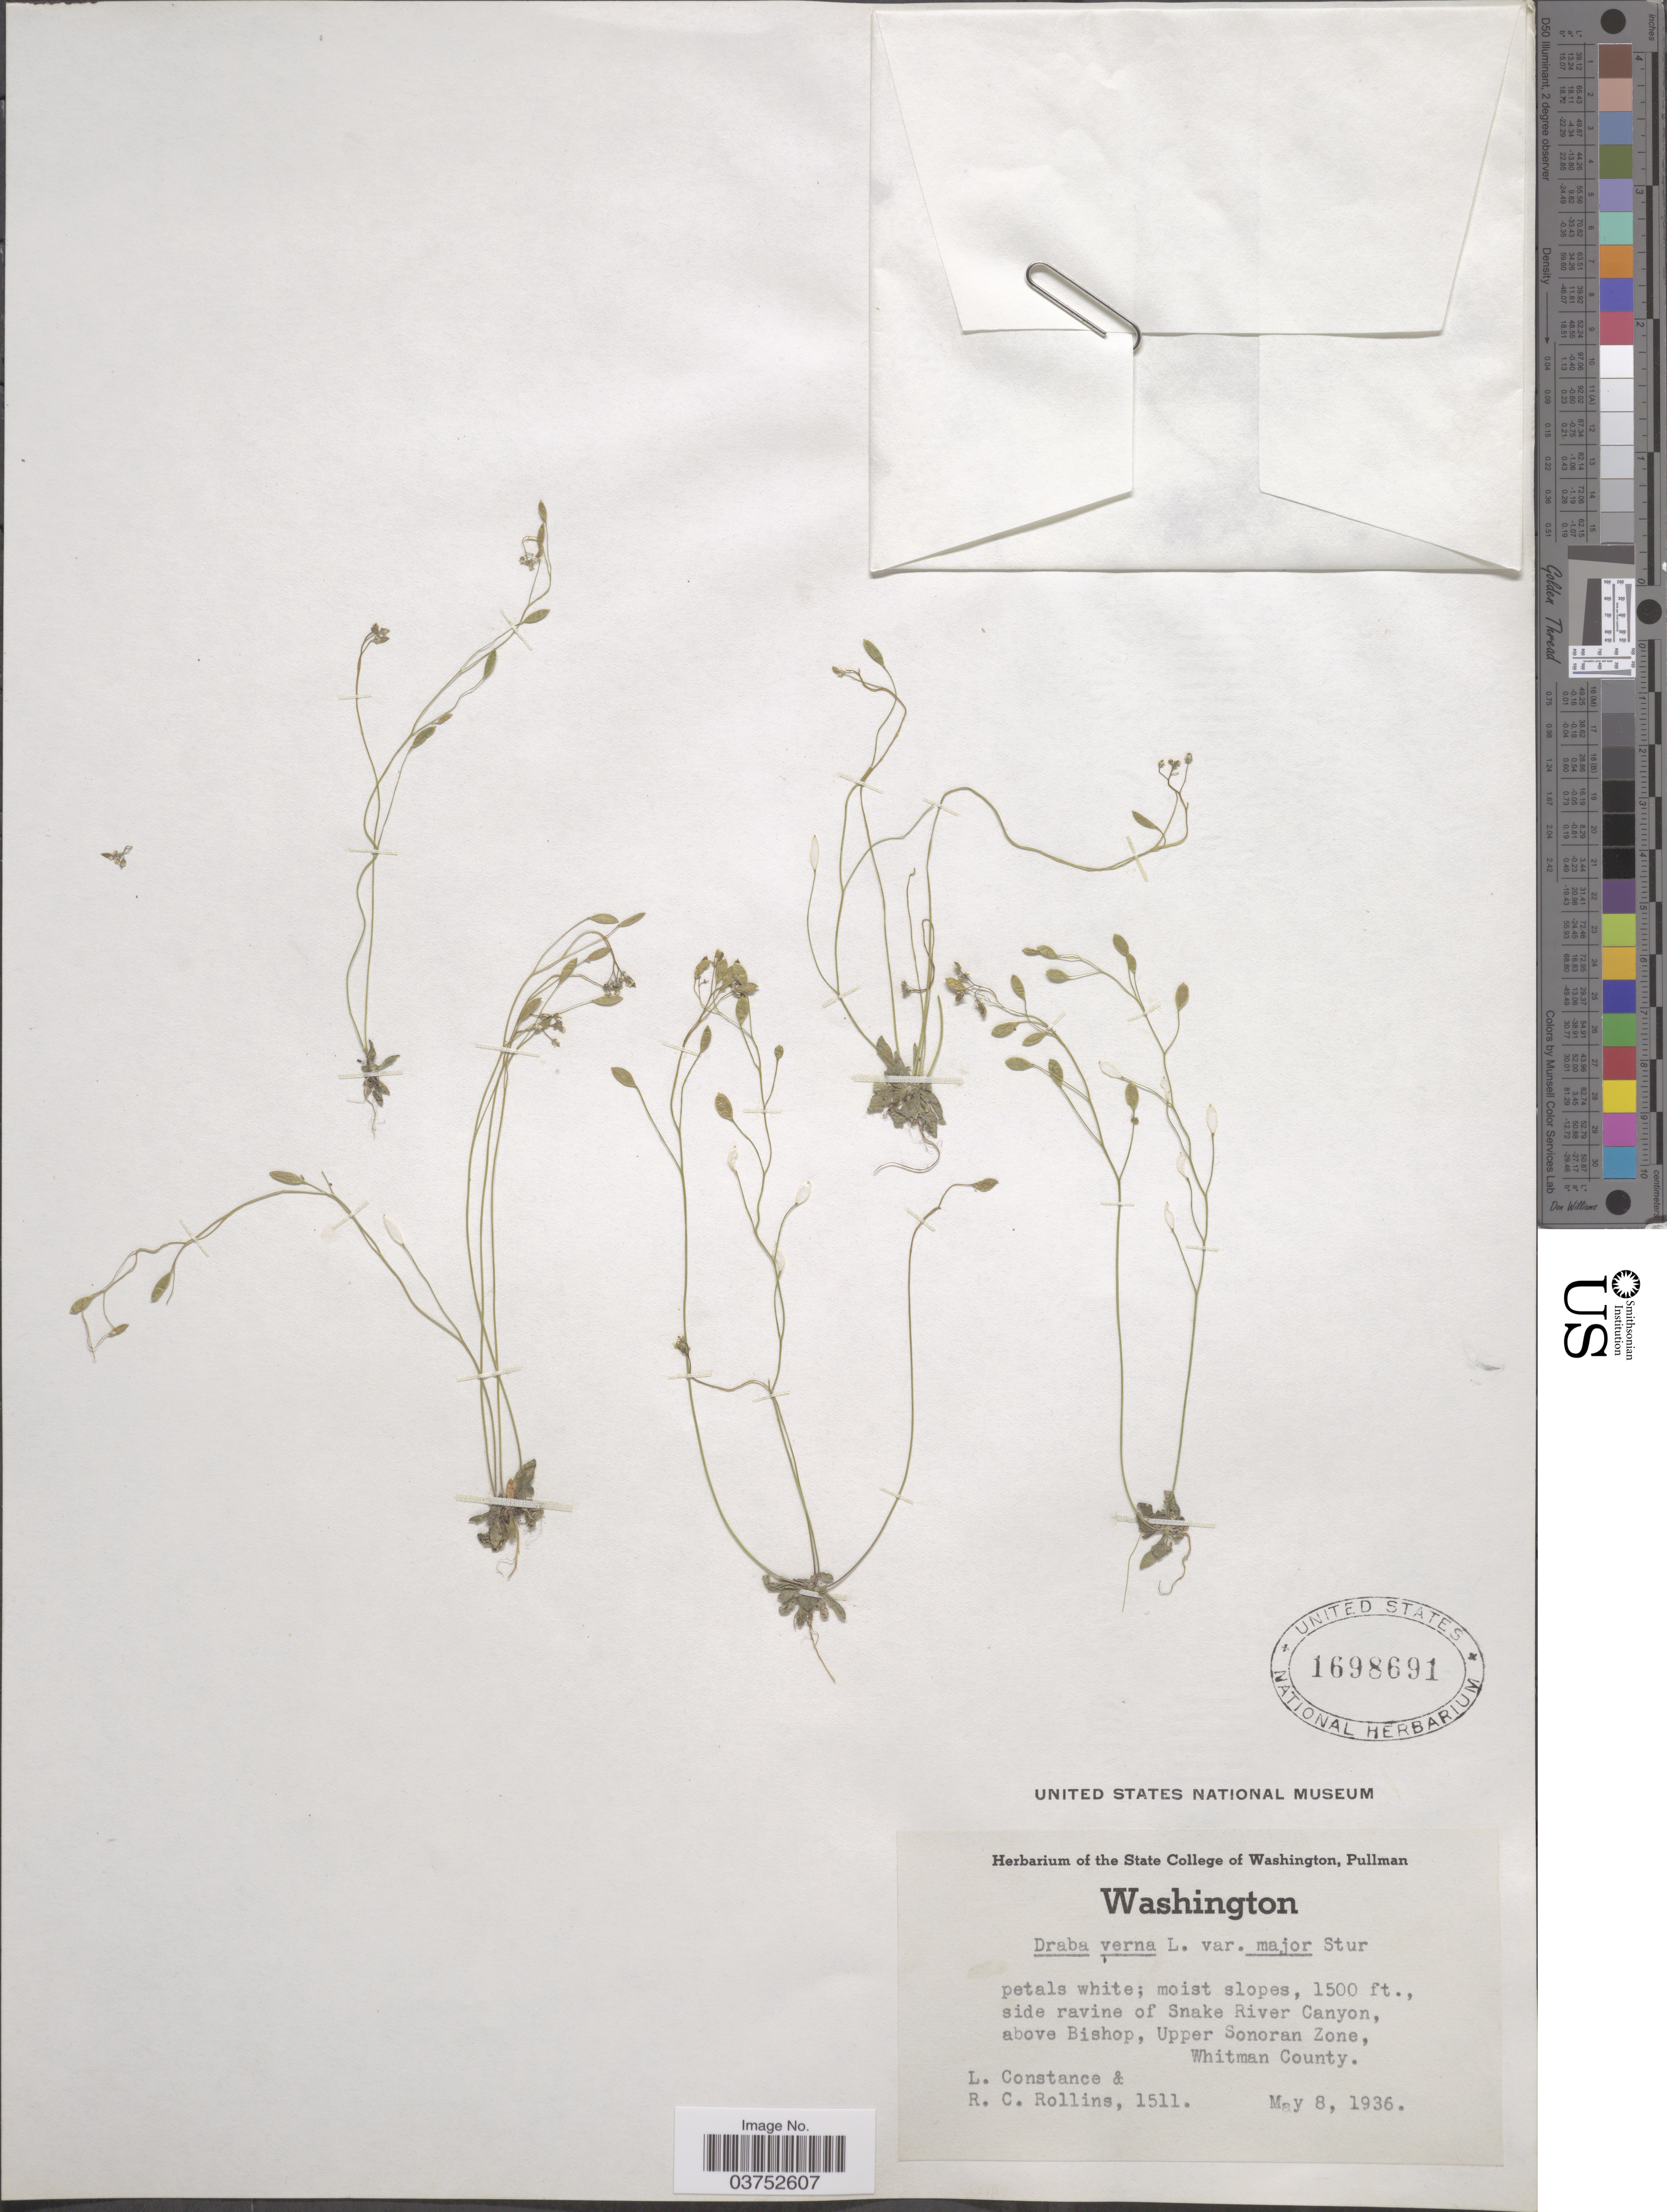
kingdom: Plantae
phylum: Tracheophyta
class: Magnoliopsida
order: Brassicales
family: Brassicaceae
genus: Draba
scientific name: Draba verna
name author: L.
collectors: L. Constance & R. C. Rollins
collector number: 1511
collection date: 1936-05-08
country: United States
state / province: Washington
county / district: Whitman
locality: Side ravine of Snake River Canyon, above Bishop, Upper Sonoran Zone, Whitman County.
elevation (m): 457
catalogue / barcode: US 1698691